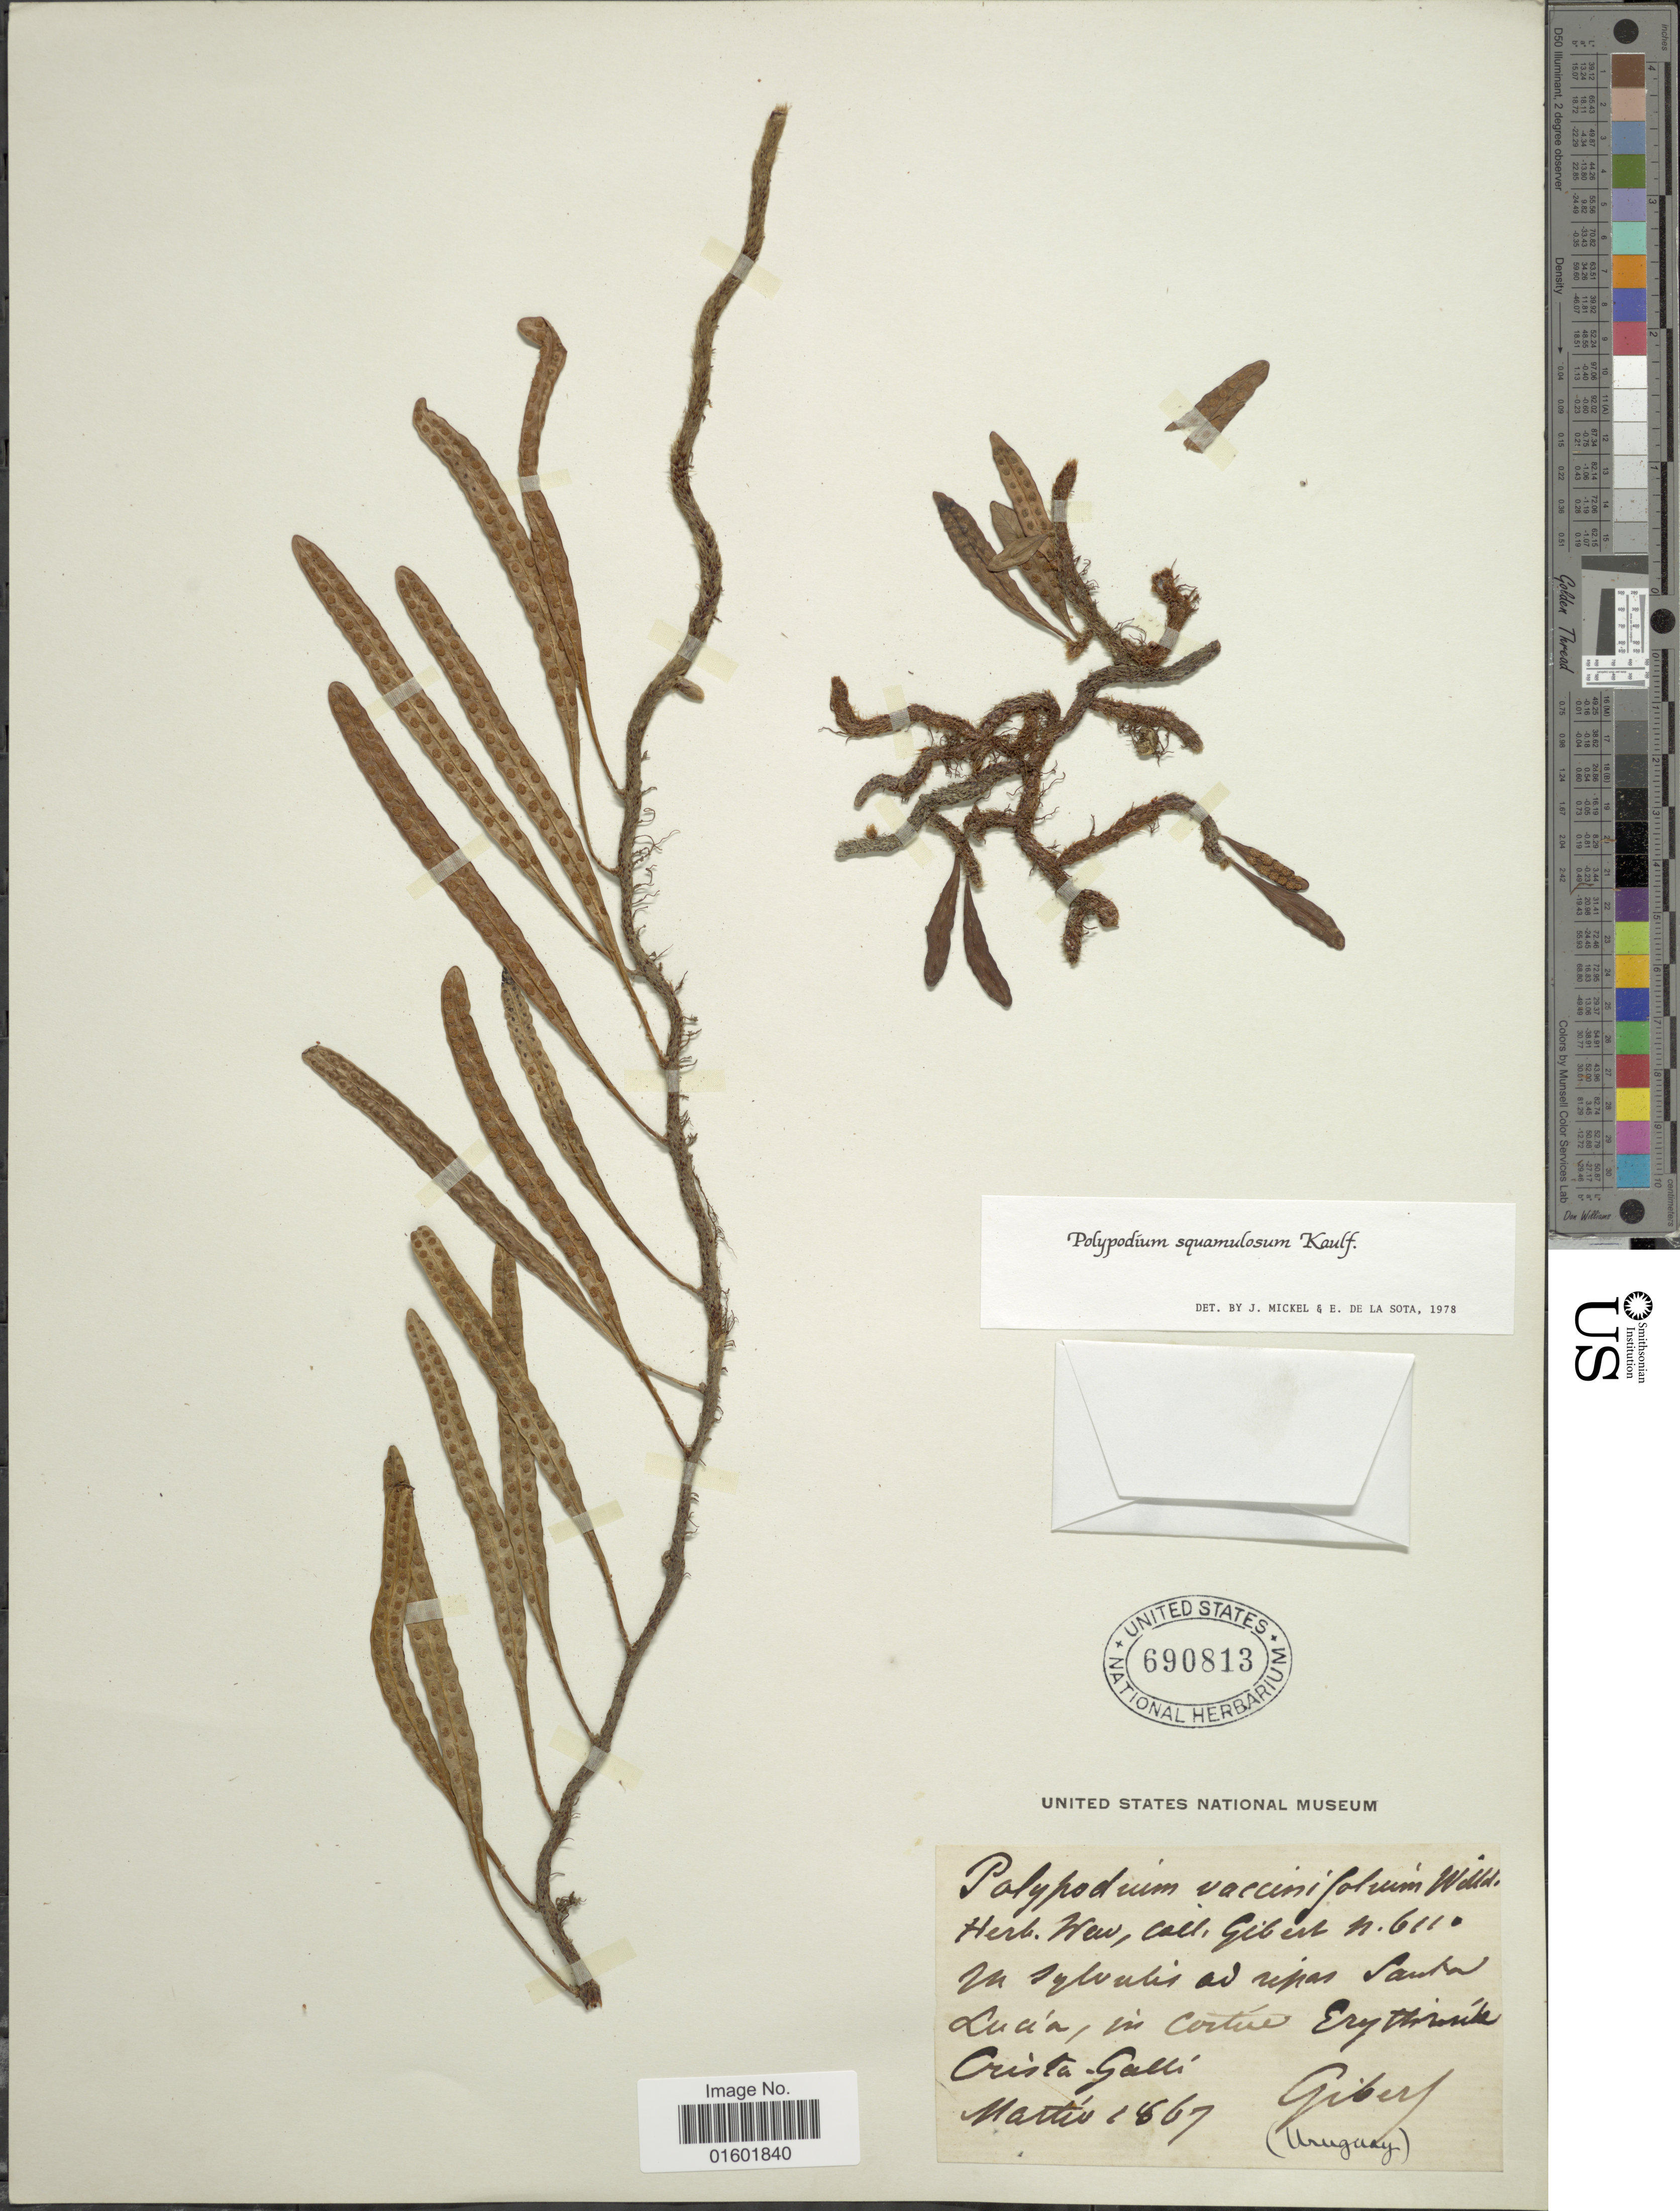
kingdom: Plantae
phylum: Tracheophyta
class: Polypodiopsida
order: Polypodiales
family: Polypodiaceae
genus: Microgramma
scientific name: Microgramma squamulosa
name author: (Kaulf.) Sota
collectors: -. Gilbert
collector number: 611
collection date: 1867-03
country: Uruguay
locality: In sylvatis ad ripas Santa Lucia.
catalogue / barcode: US 690813